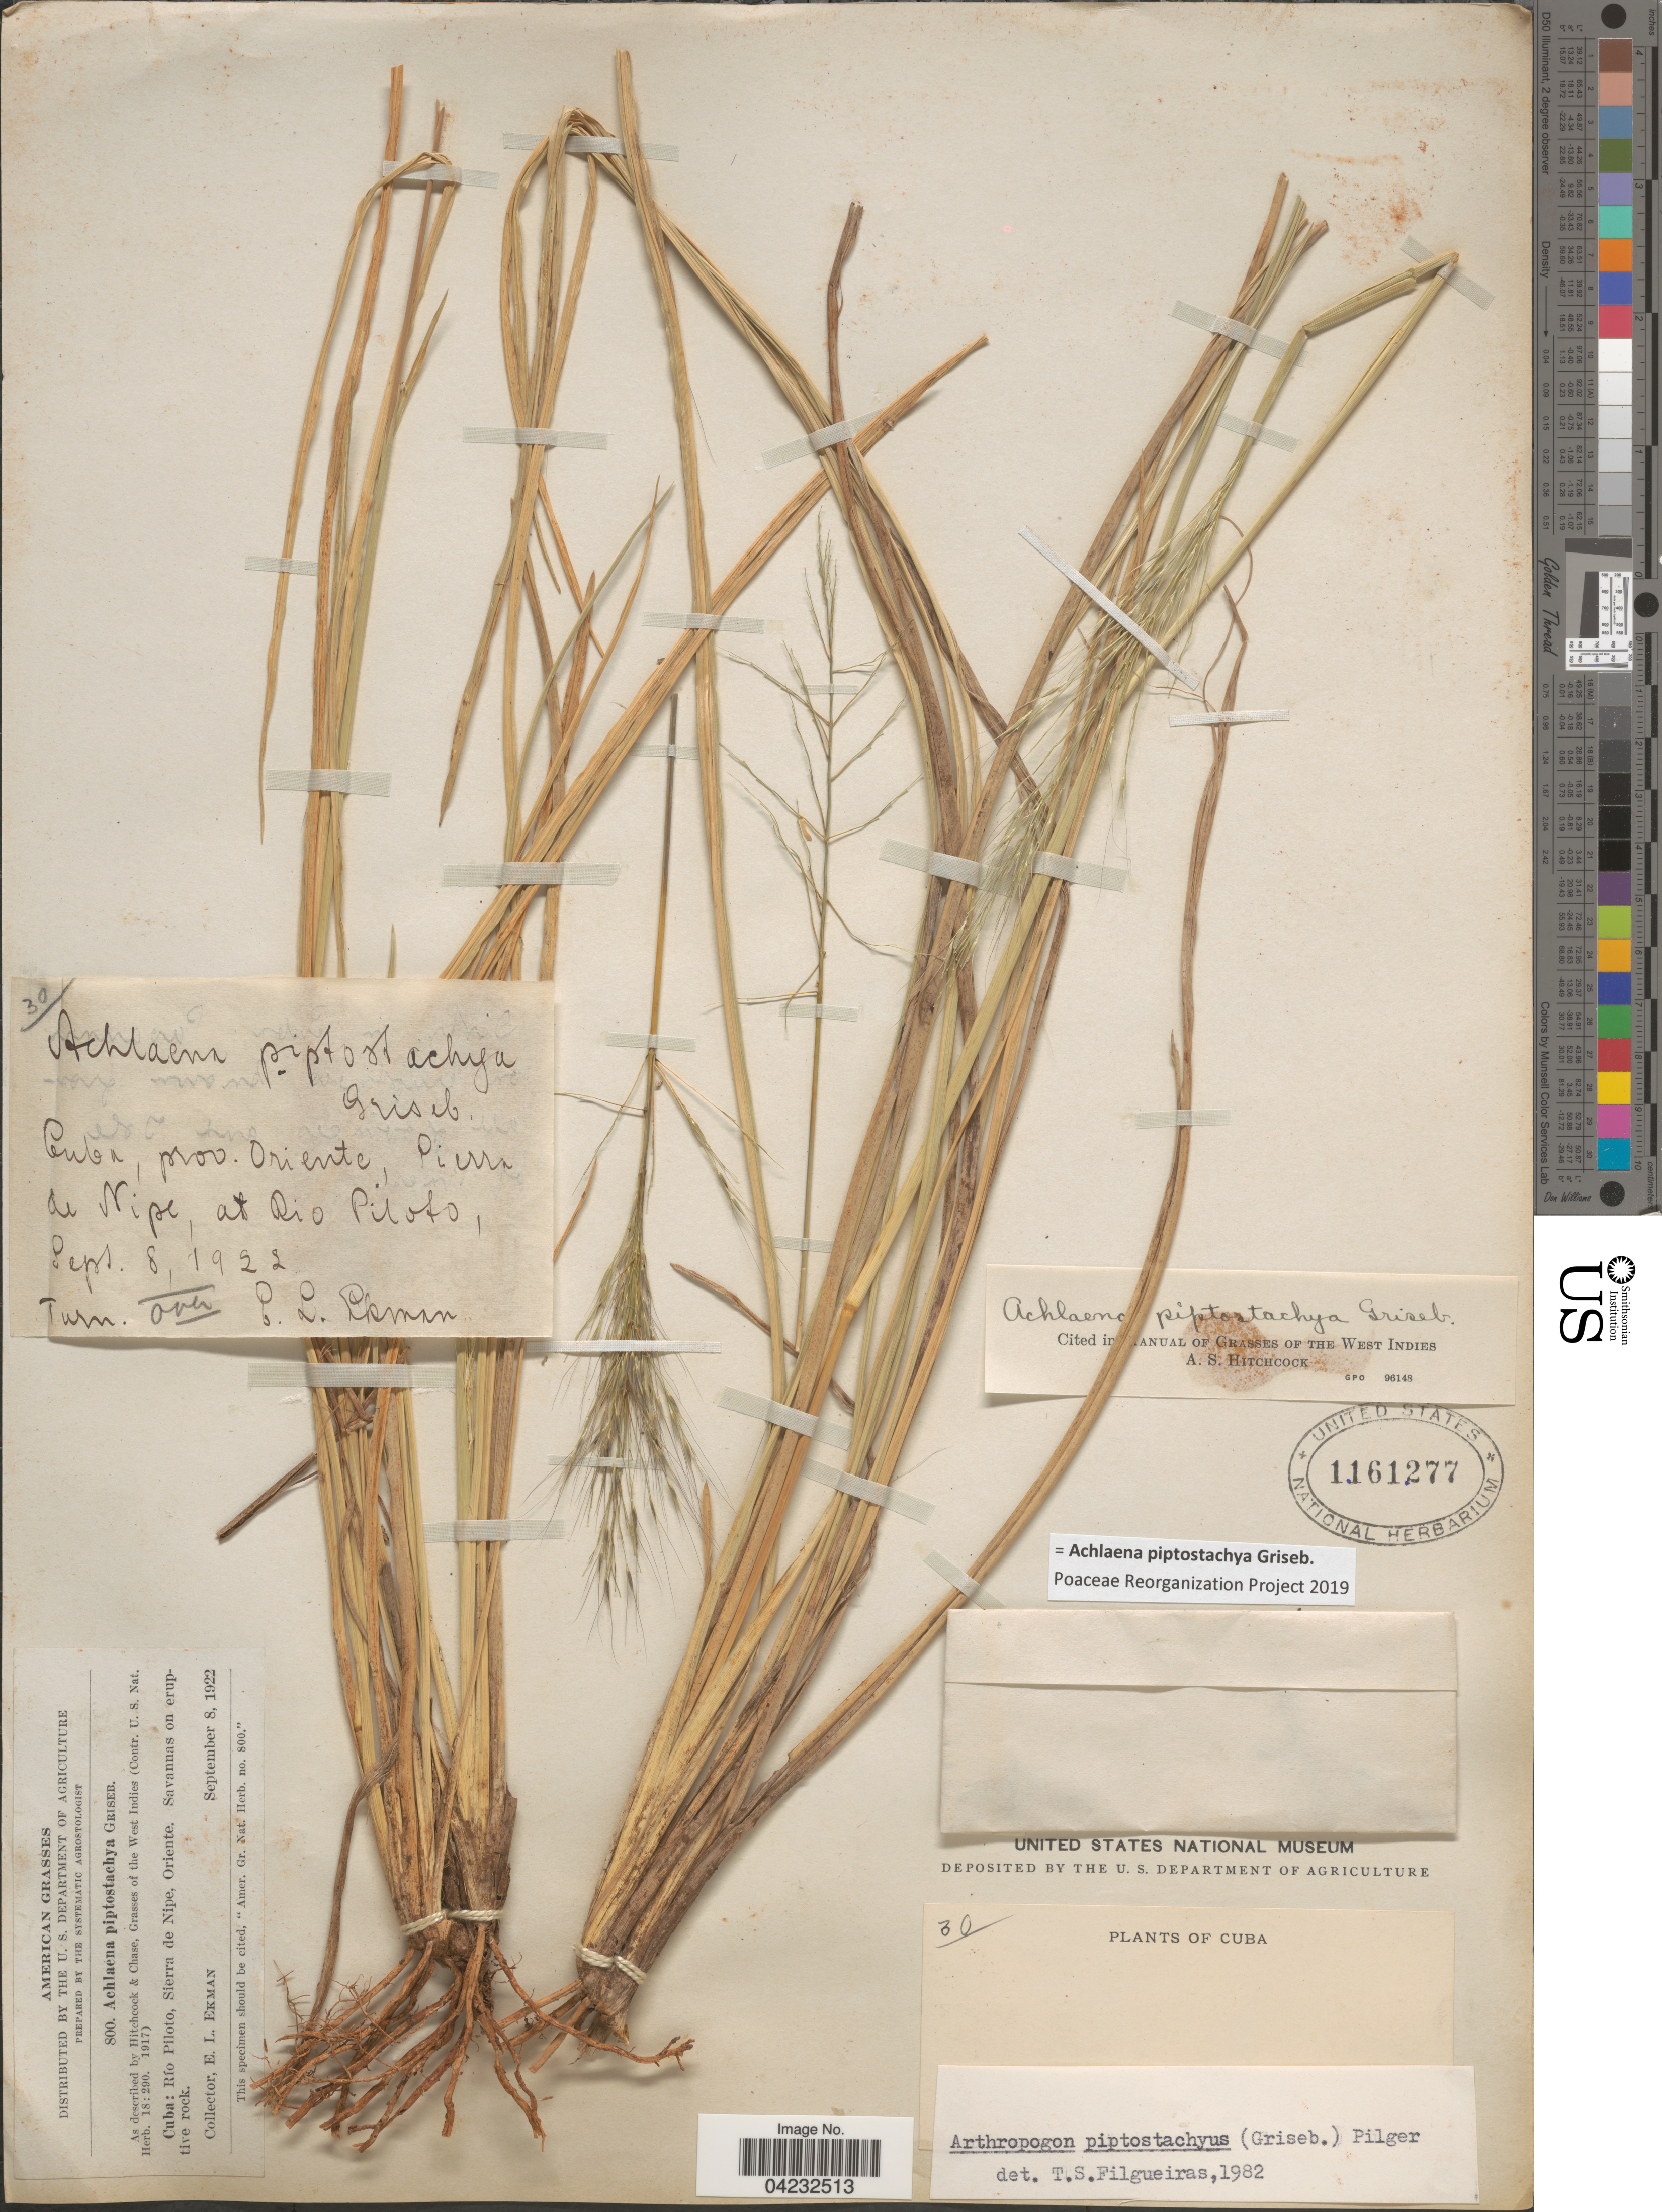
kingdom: Plantae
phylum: Tracheophyta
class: Liliopsida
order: Poales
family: Poaceae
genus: Achlaena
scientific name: Achlaena piptostachya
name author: Griseb.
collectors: E. L. Ekman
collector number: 800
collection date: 1922-09-08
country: Cuba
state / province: Oriente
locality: Río Piloto, Sierra de Nipe, Oriente. Savannas on eruptive rock.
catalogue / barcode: US 1161277